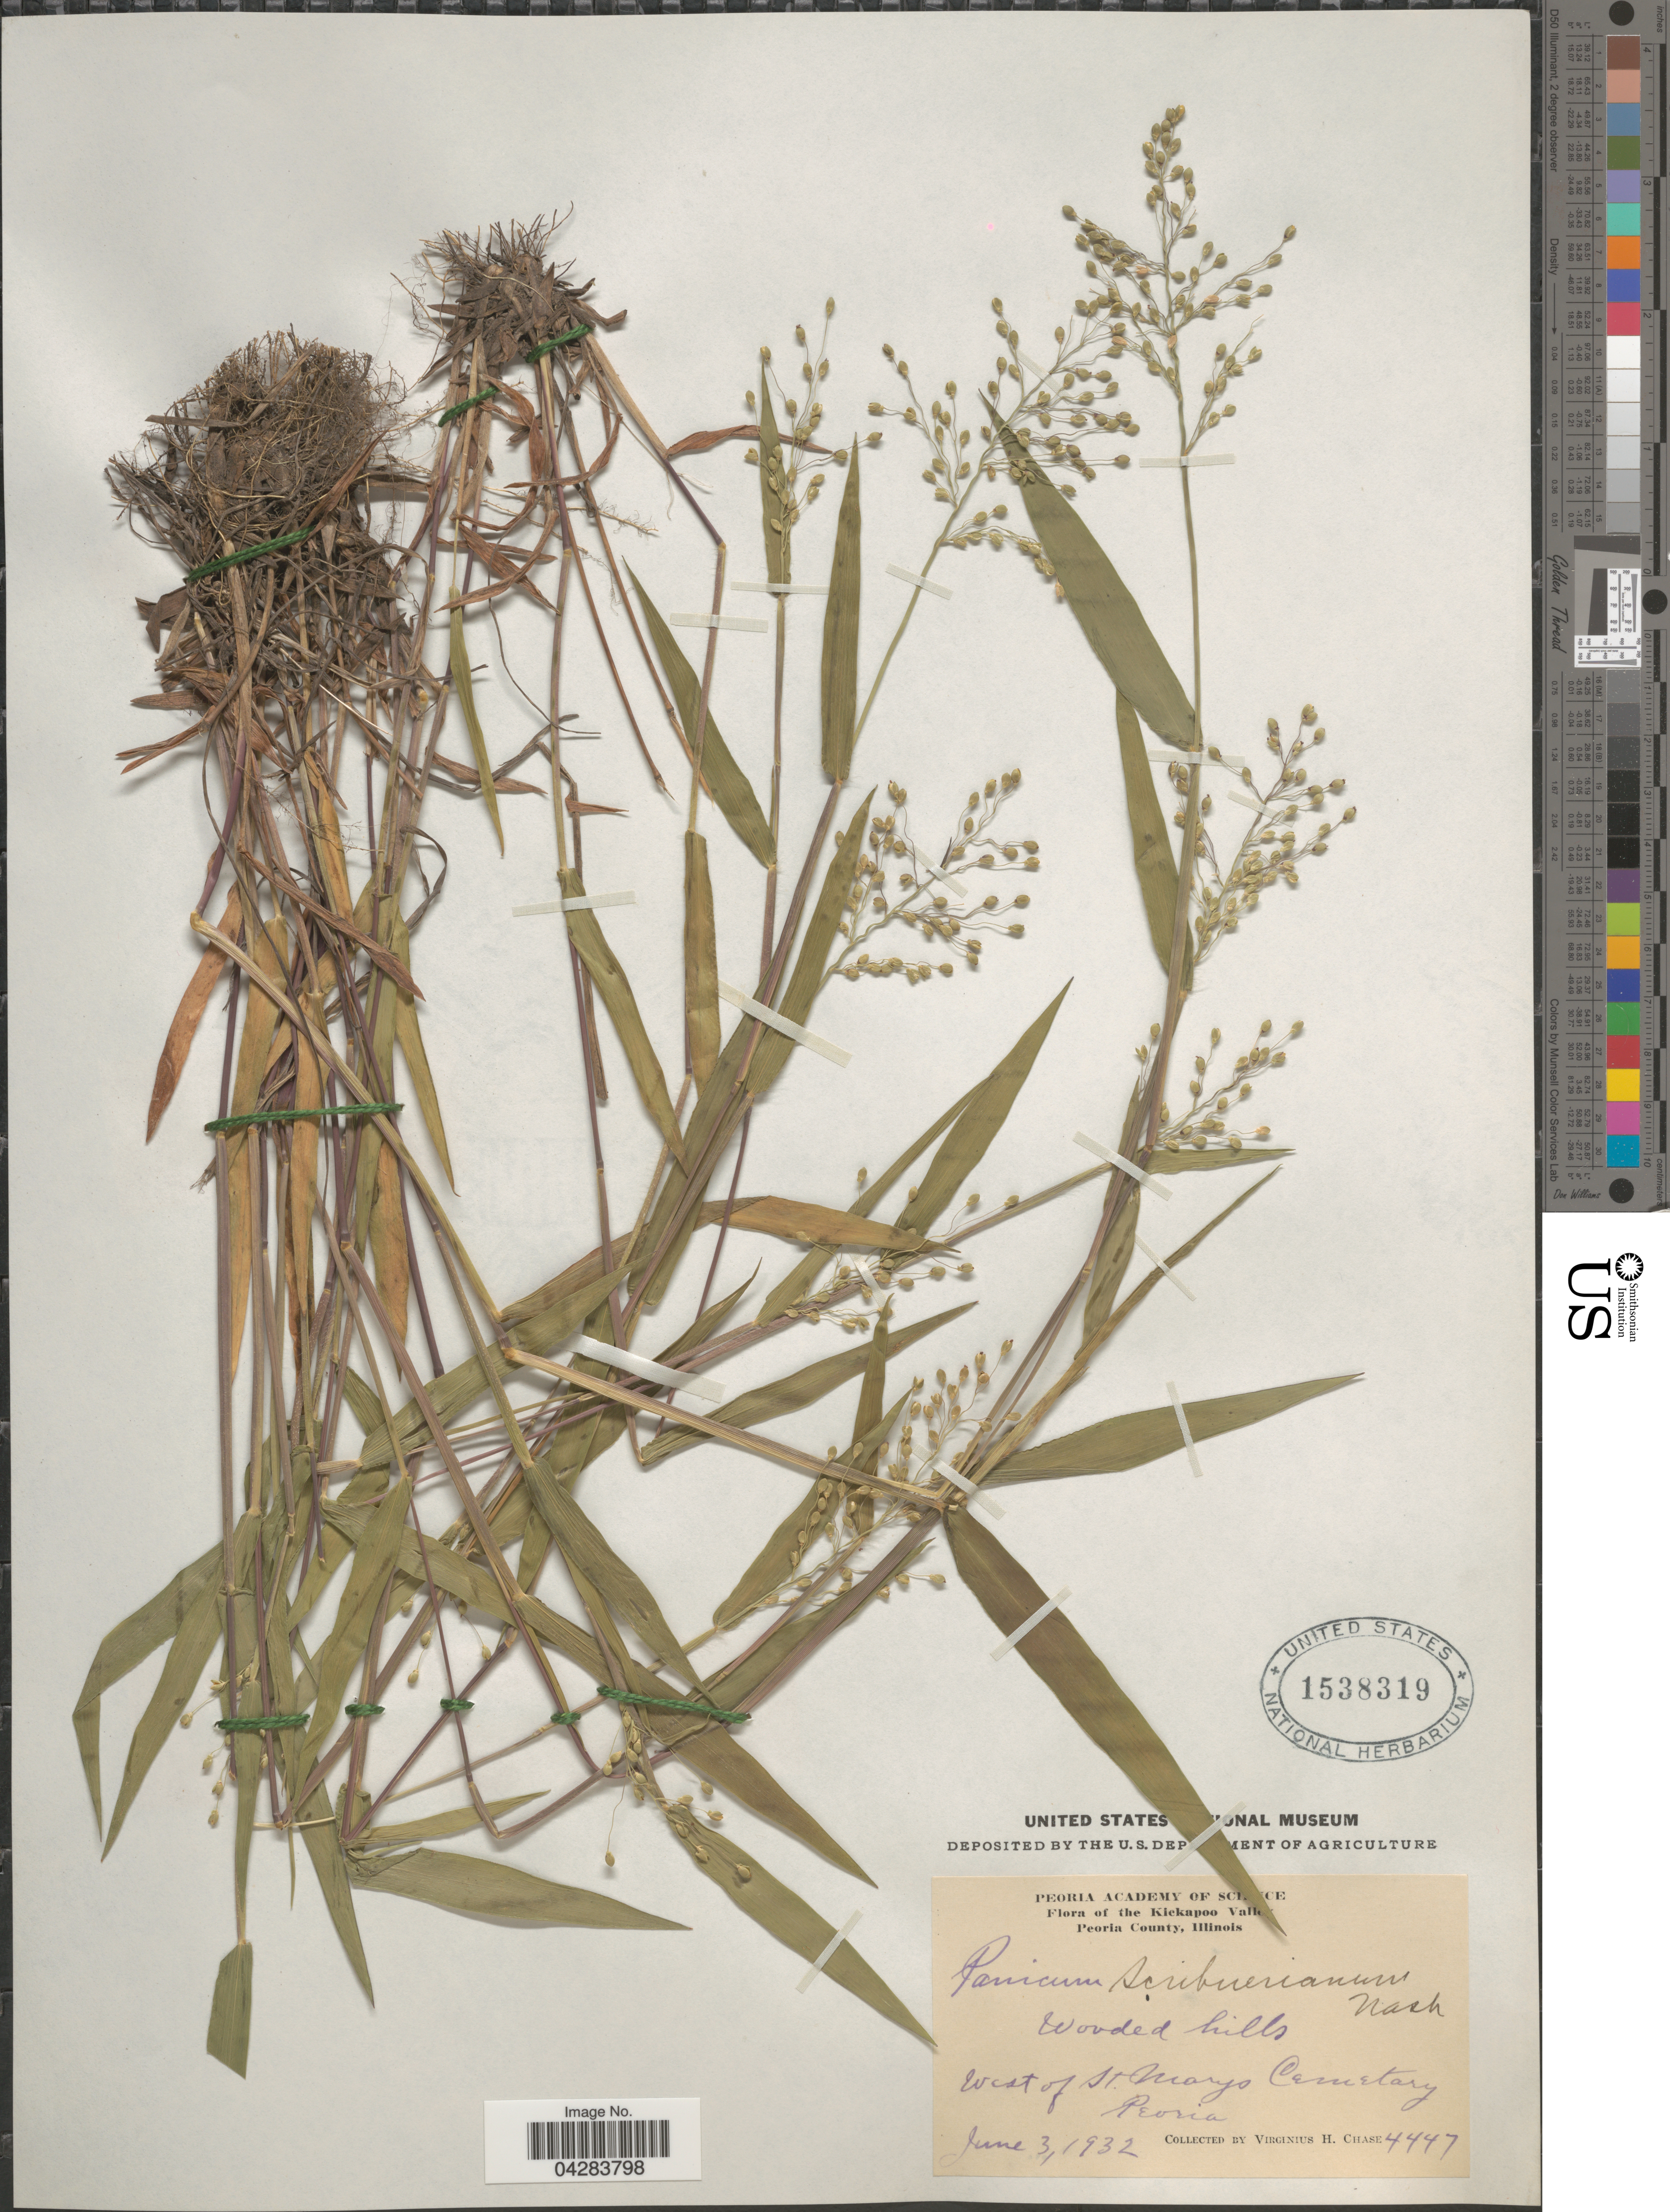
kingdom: Plantae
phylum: Tracheophyta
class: Liliopsida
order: Poales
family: Poaceae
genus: Dichanthelium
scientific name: Dichanthelium oligosanthes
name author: (Schult.) Gould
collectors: V. H. Chase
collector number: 4447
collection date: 1932-06-03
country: United States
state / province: Illinois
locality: Kickapoo Valley. Peoria County. Wooded hills West of St. Marys Cemetary Peoria.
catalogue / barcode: US 1538319